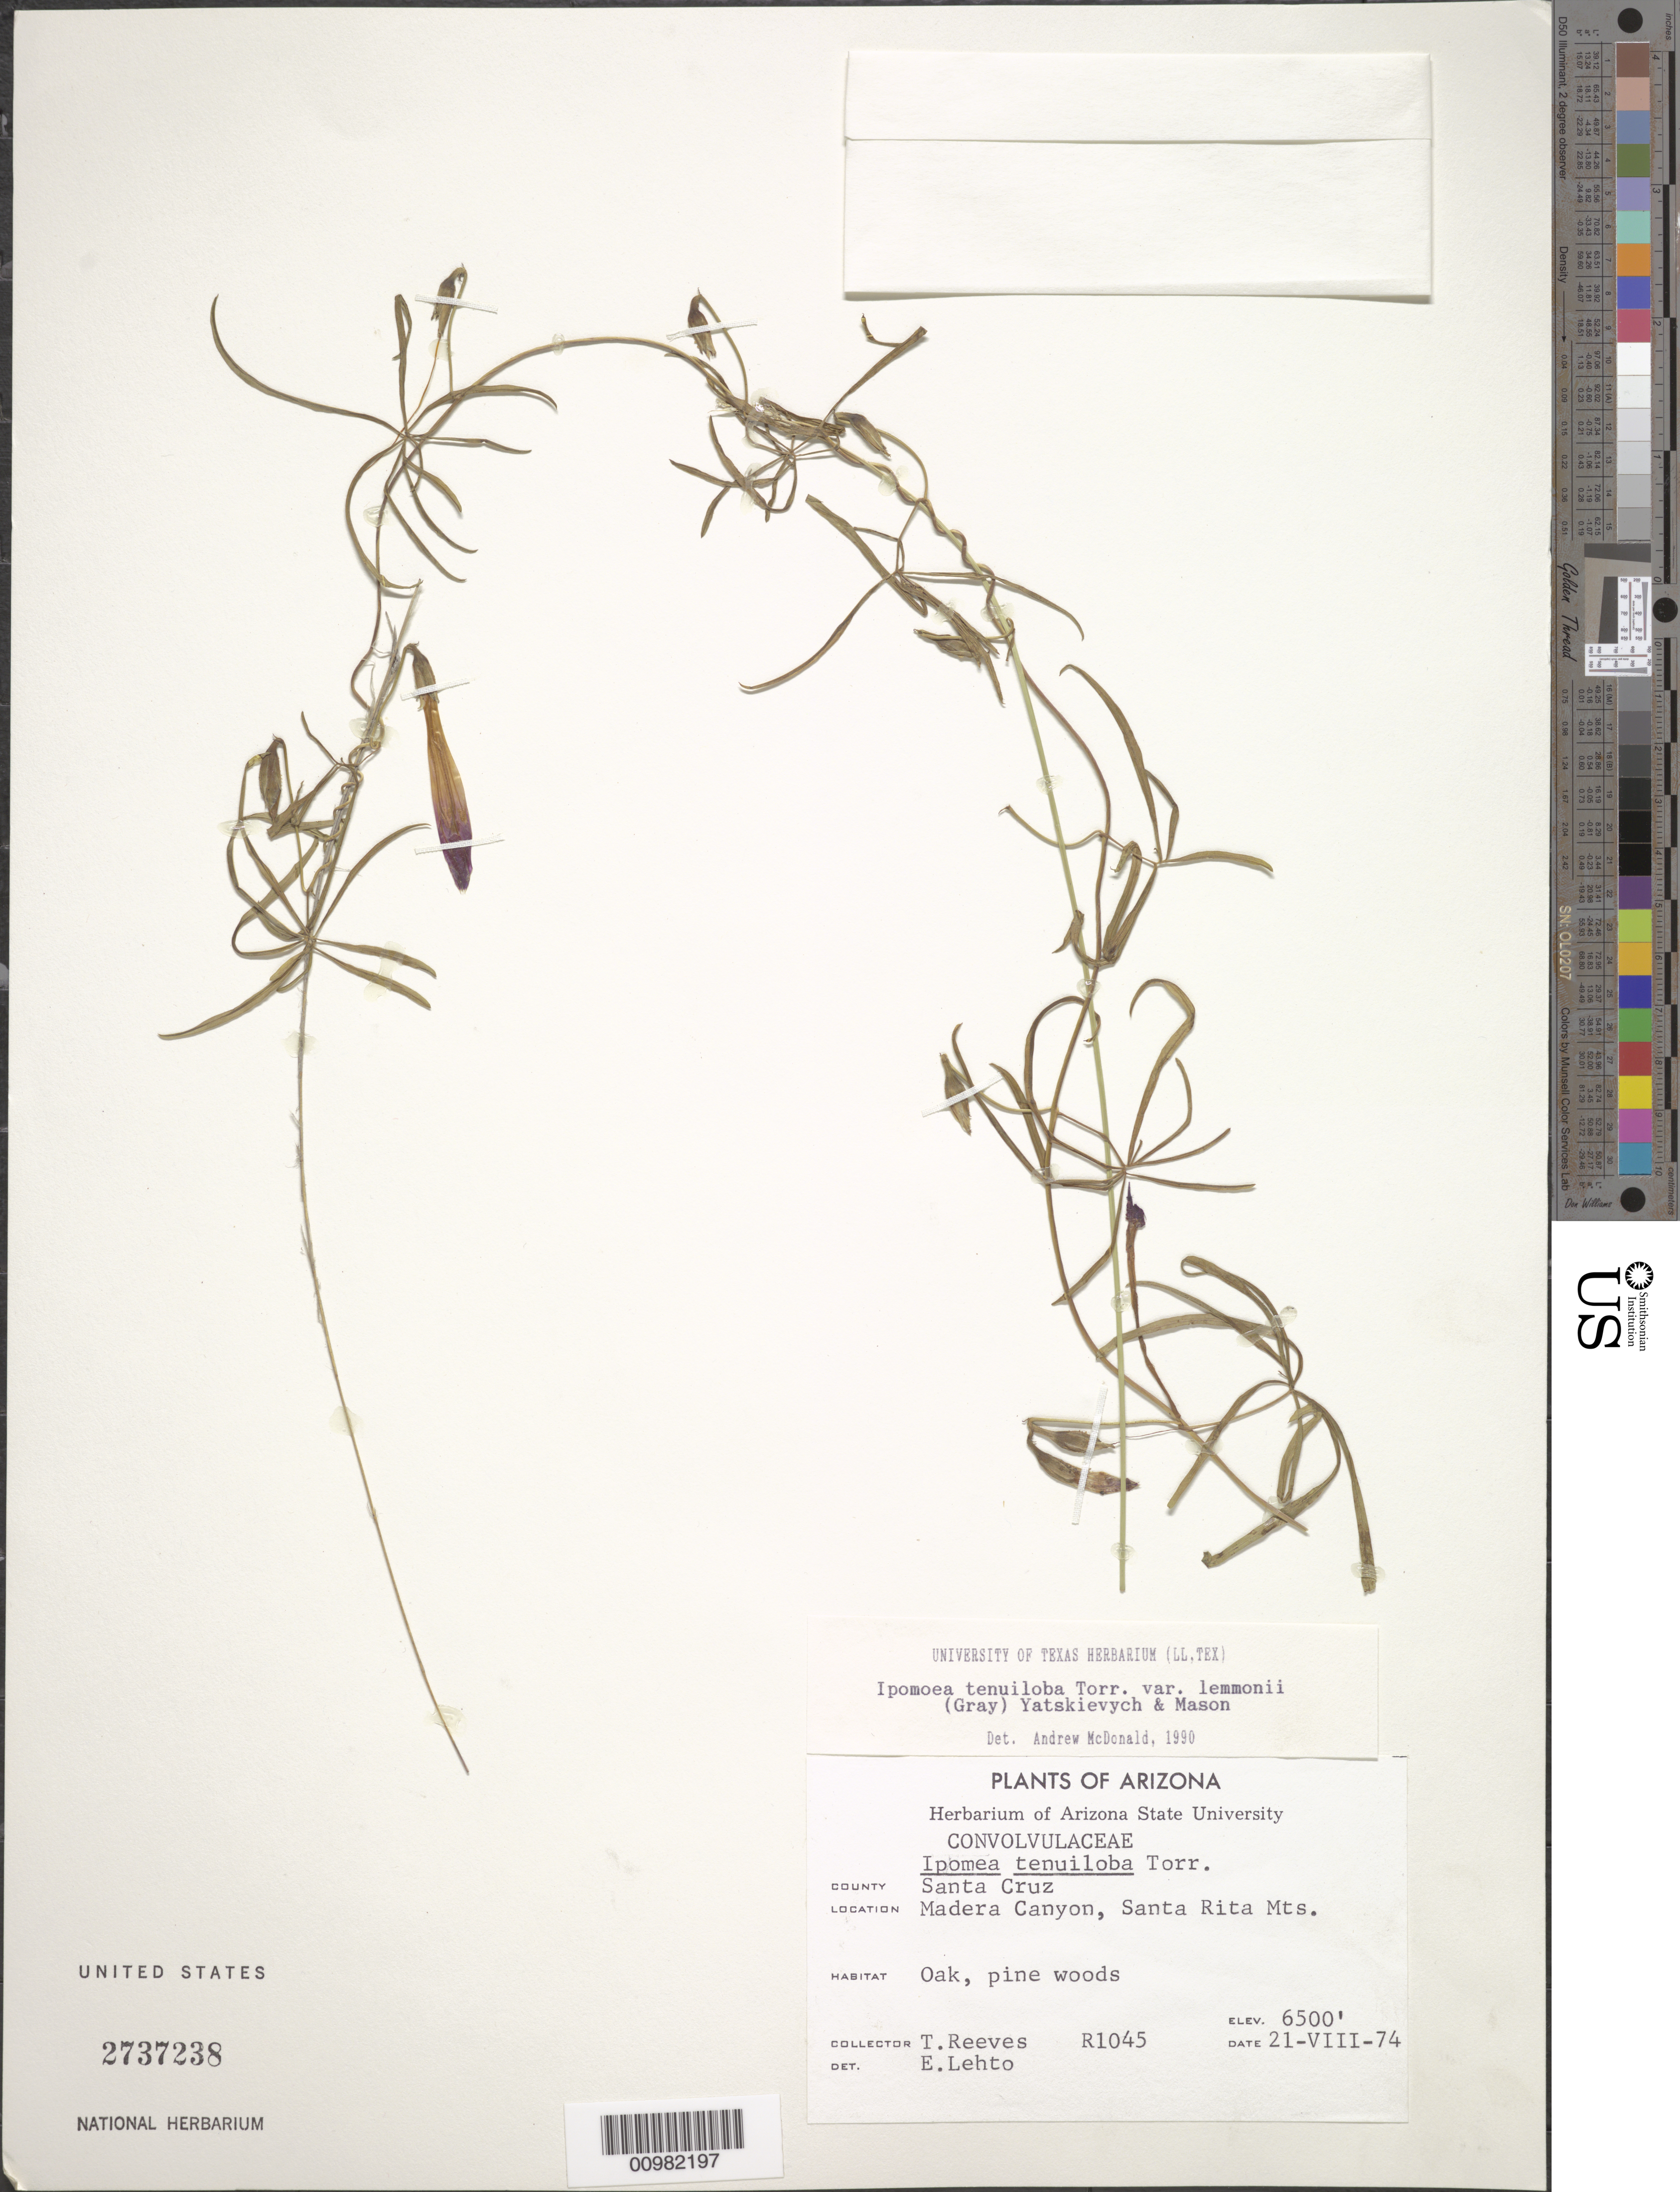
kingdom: Plantae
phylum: Tracheophyta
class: Magnoliopsida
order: Solanales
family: Convolvulaceae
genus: Ipomoea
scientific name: Ipomoea tenuiloba var. lemmonii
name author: (A. Gray) Yatsk. & C.T. Mason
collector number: R1045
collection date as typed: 21 Aug 1974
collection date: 1974-08-21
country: United States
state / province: Arizona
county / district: Santa Cruz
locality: Santa Rita Mts.; Madera Canyon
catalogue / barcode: US 2737238